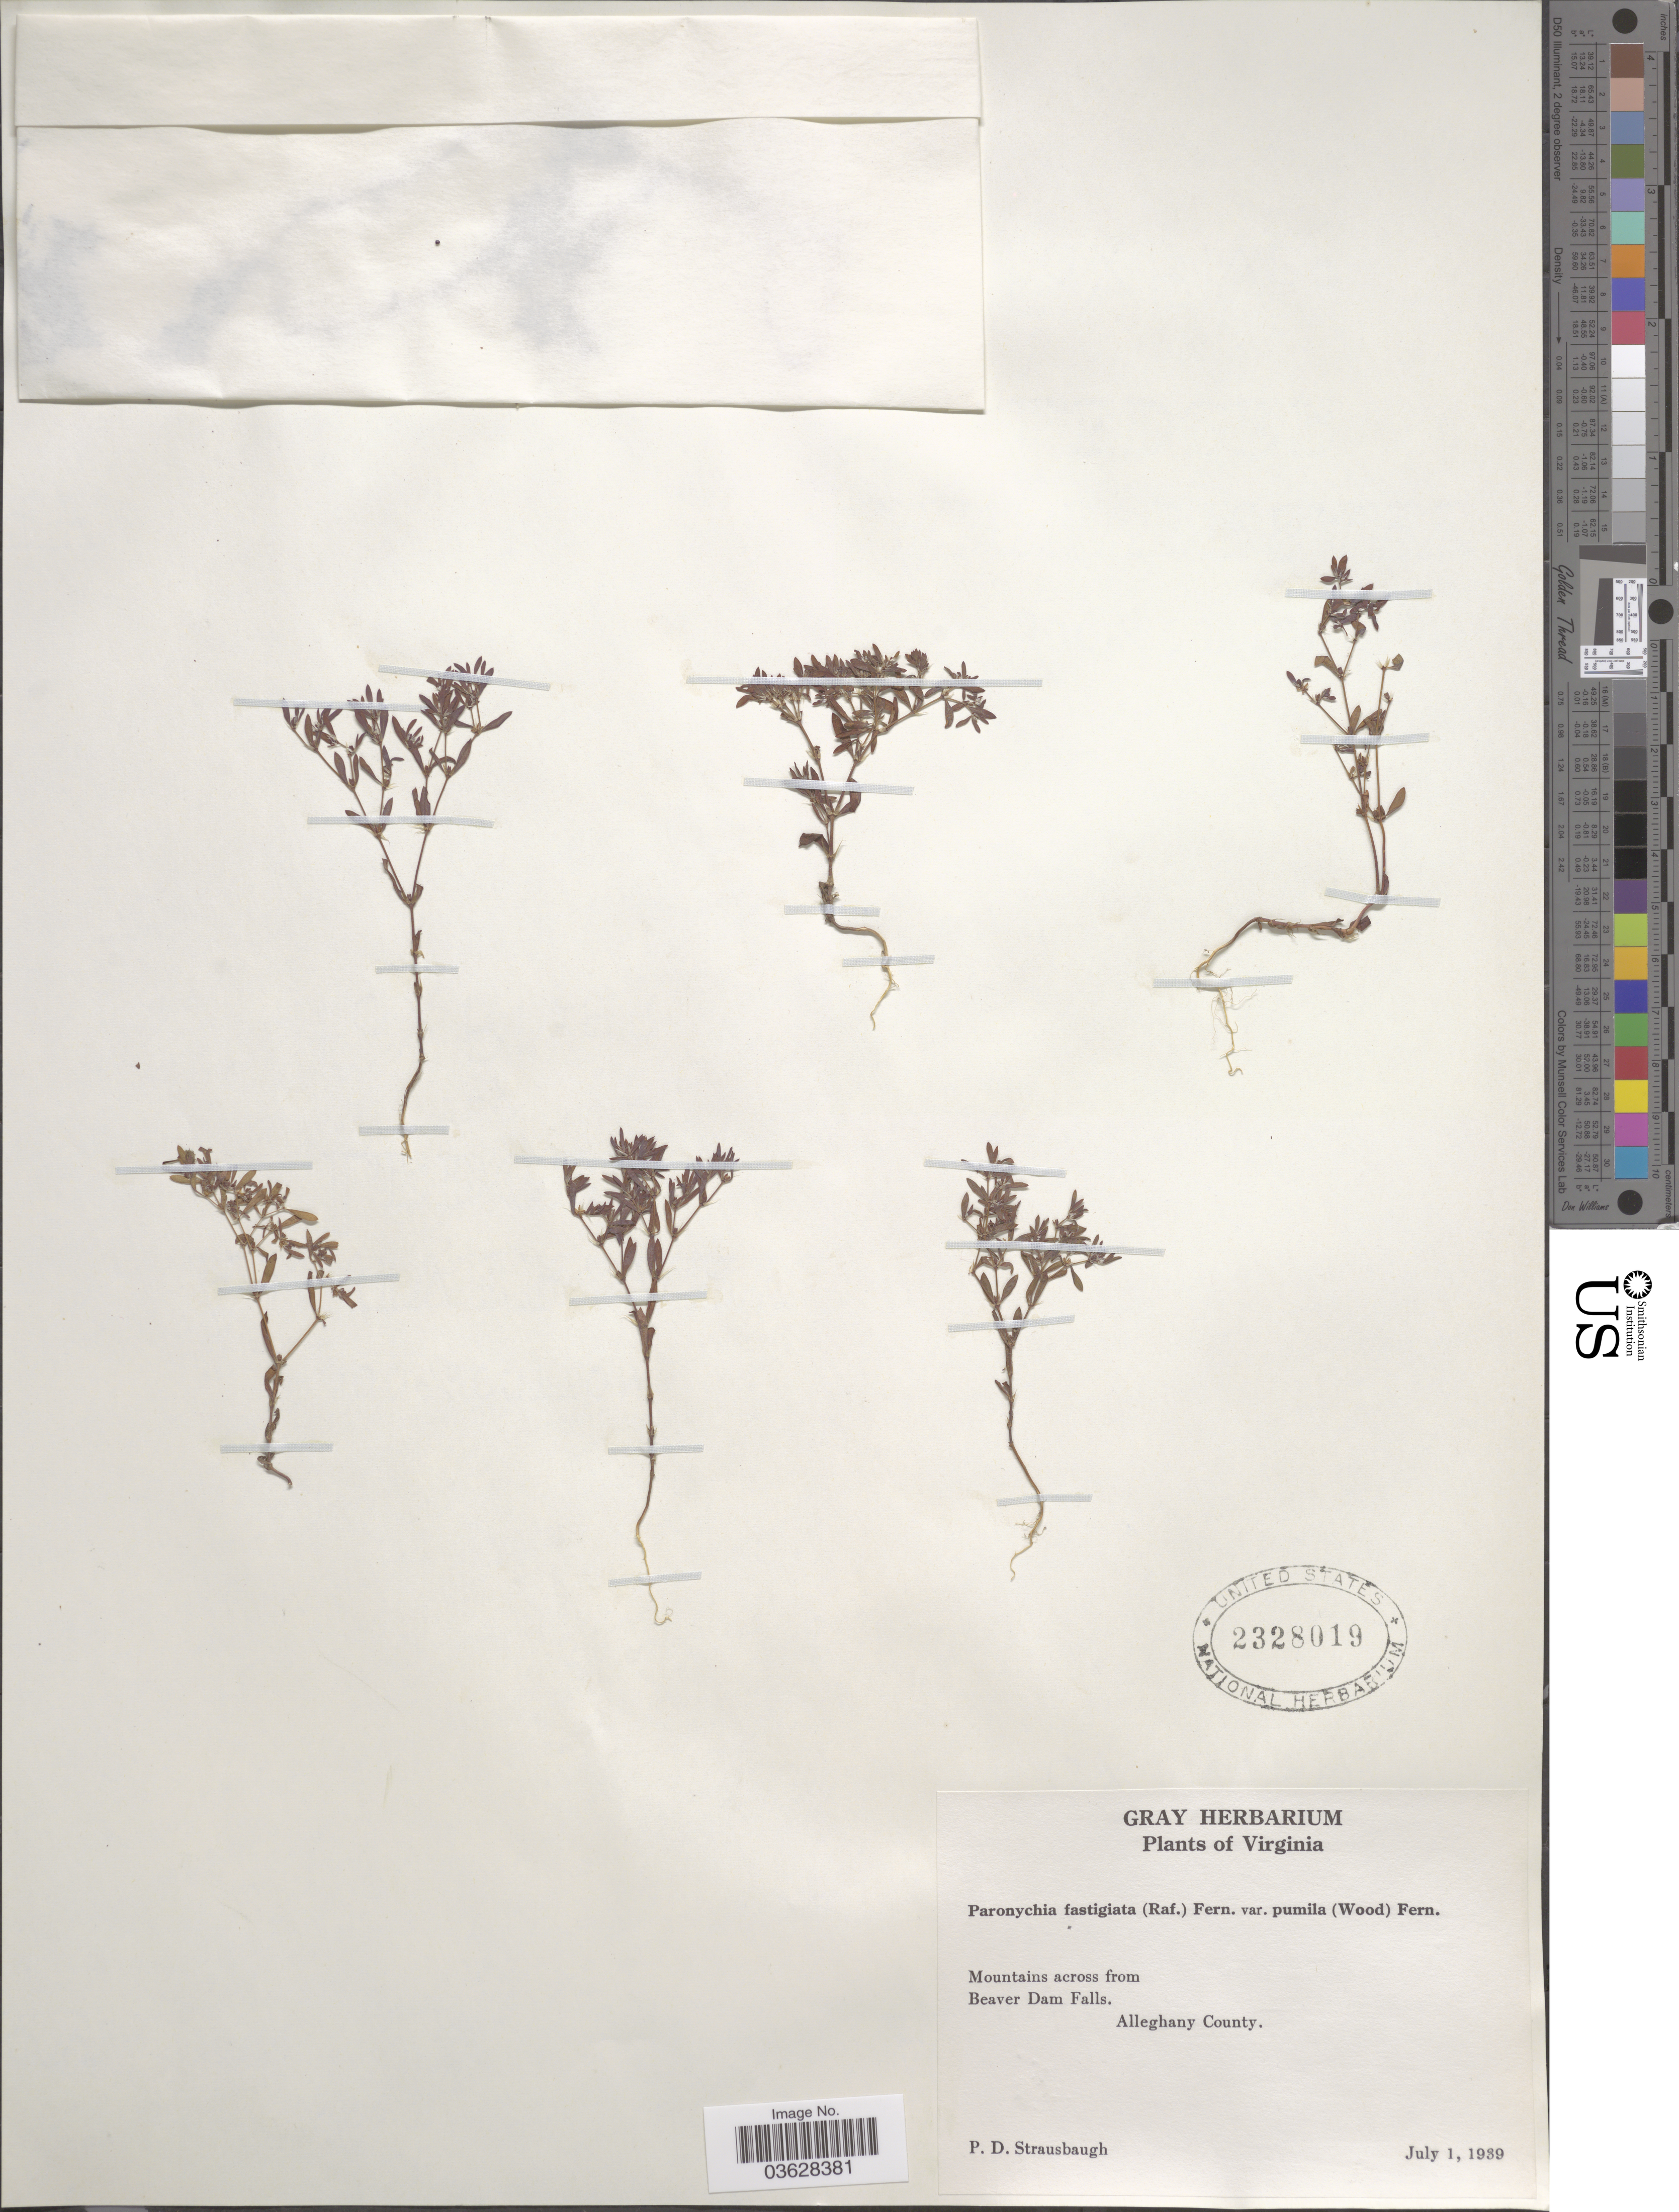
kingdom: Plantae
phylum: Tracheophyta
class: Magnoliopsida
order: Caryophyllales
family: Caryophyllaceae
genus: Paronychia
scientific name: Paronychia fastigiata var. pumila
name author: (Alph. Wood) Fernald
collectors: P. Strausbaugh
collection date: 1939-07-01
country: United States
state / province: Virginia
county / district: Alleghany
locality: Mountains across from Beaver Dam Falls, Alleghany County.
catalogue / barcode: US 2328019